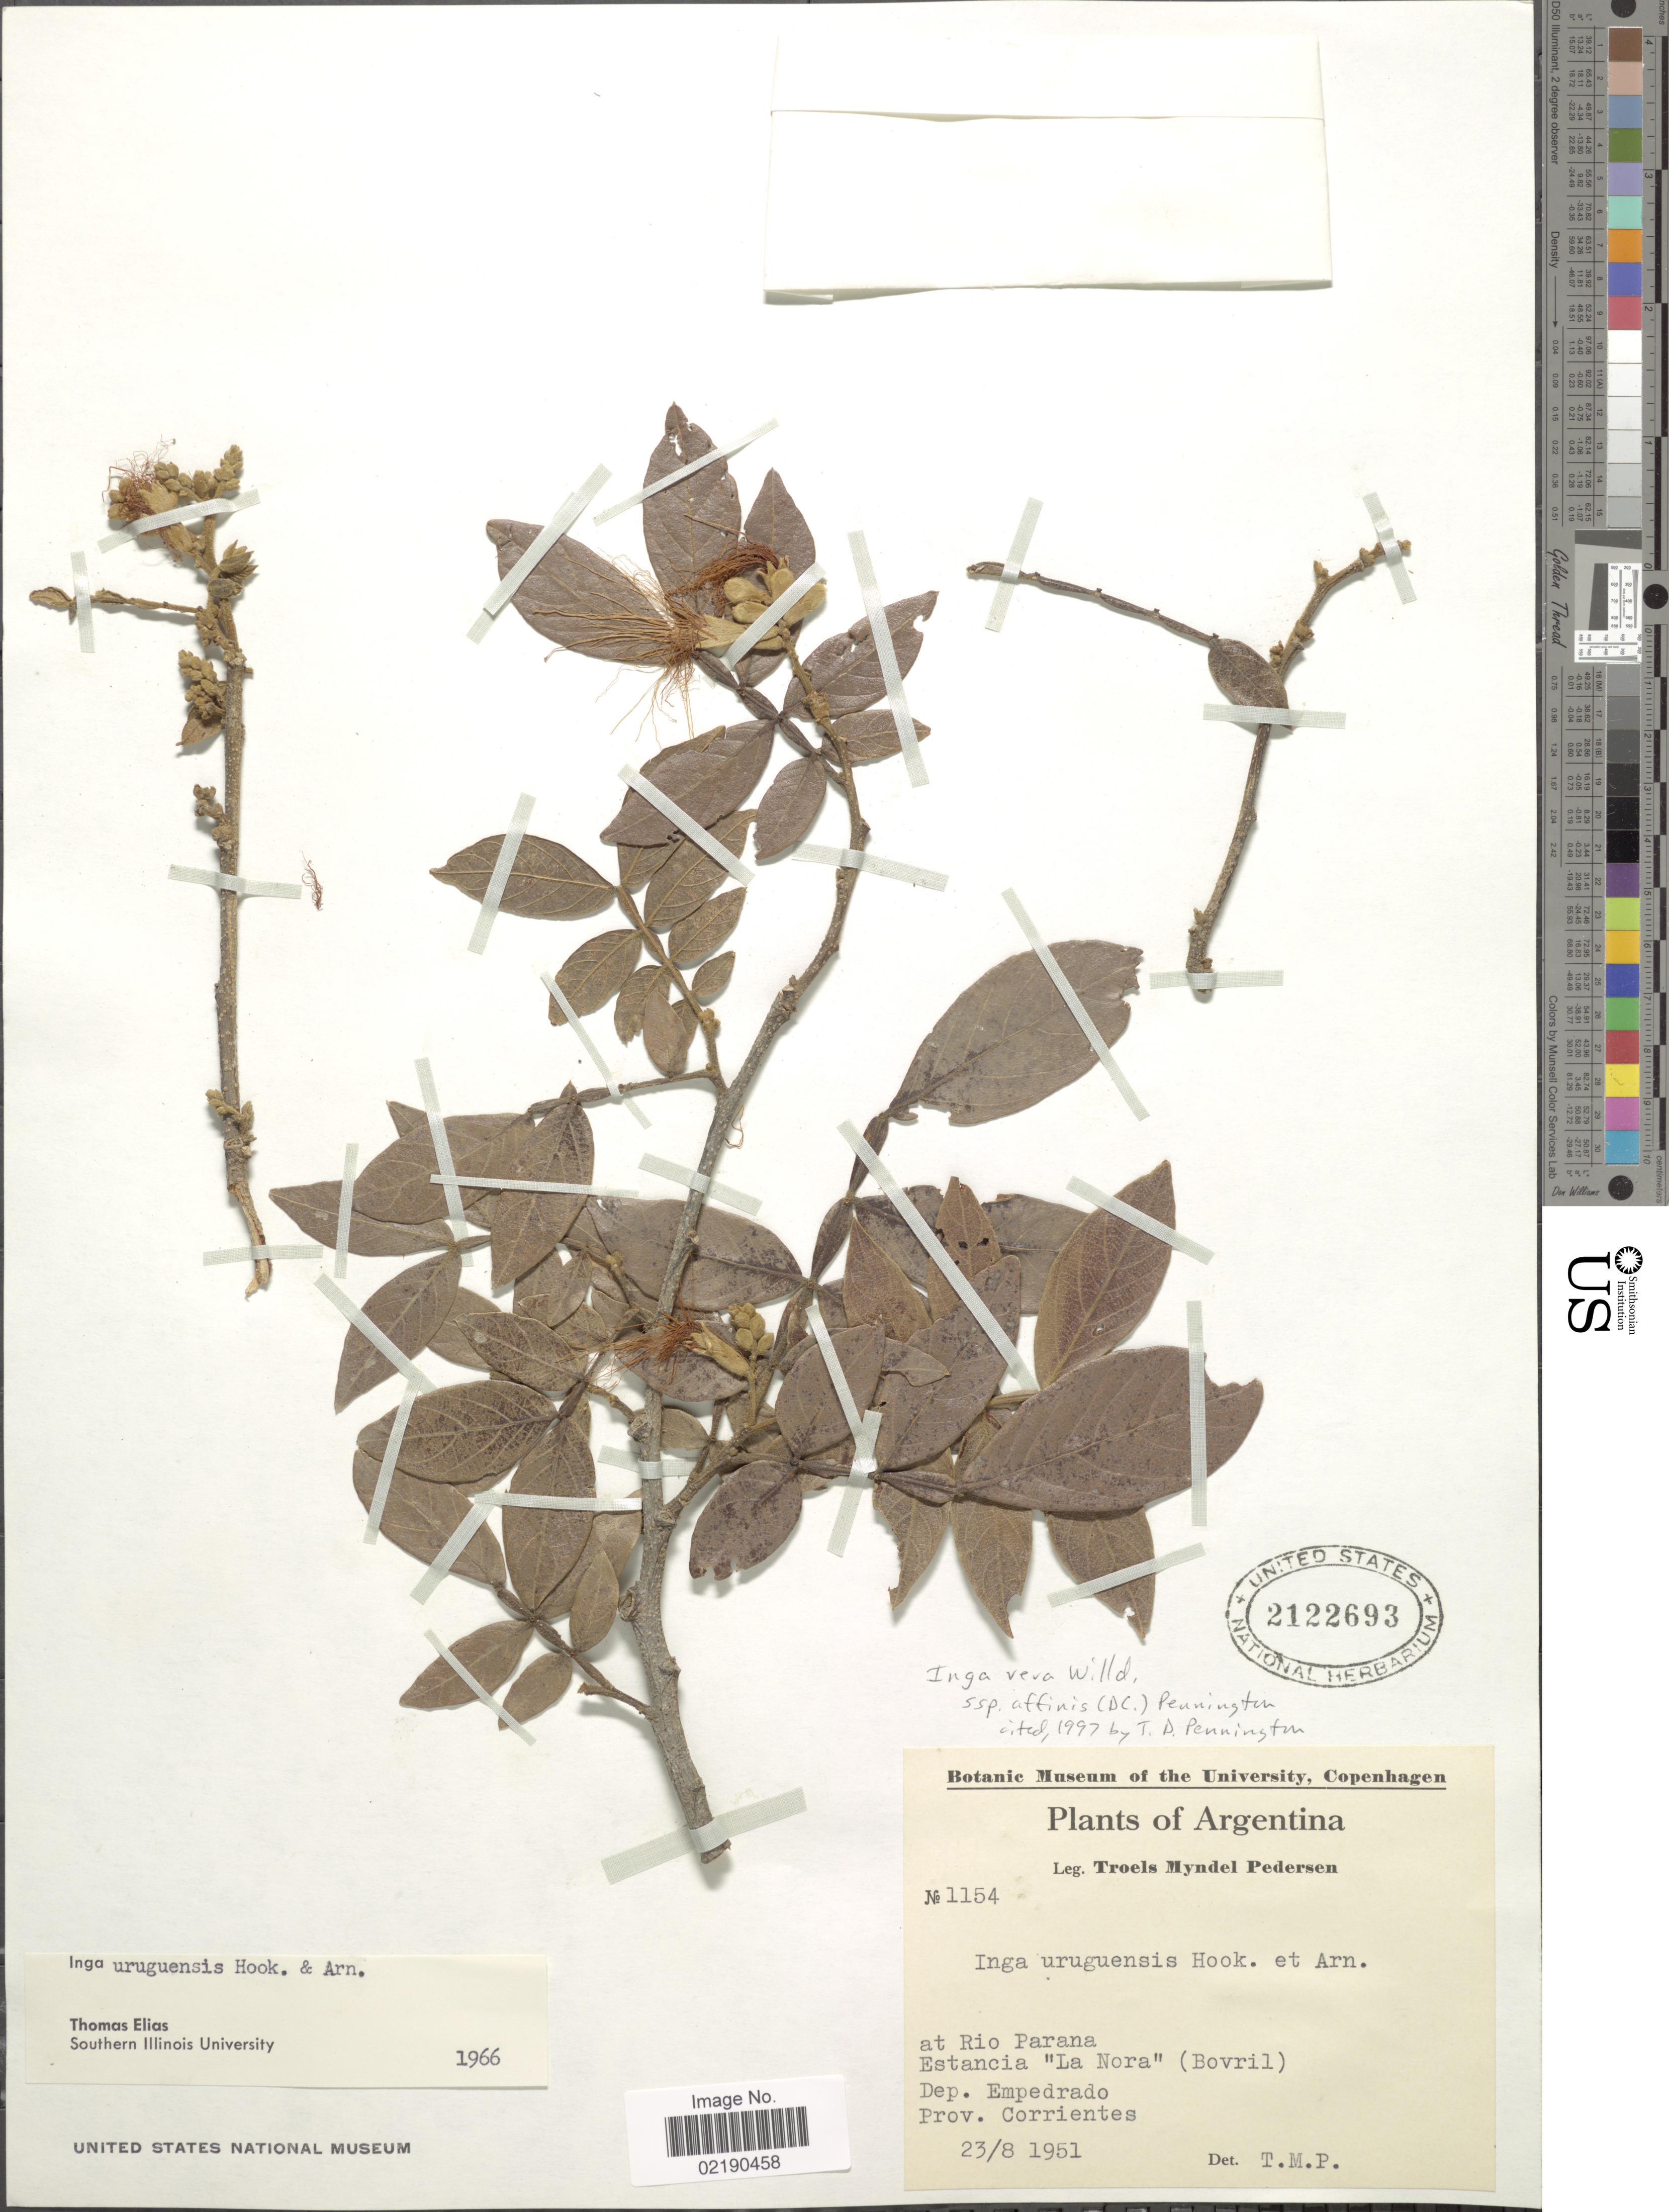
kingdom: Plantae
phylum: Tracheophyta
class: Magnoliopsida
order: Fabales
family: Fabaceae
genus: Inga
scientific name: Inga vera subsp. affinis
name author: (DC.) T.D. Penn.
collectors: T. Pederson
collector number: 1154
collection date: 1951-08-23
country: Argentina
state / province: Corrientes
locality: At Rio Parana. Estancia "La Nora" ( Bovril) Dep. Empedrado, Prov. Corrientes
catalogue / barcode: US 2122693